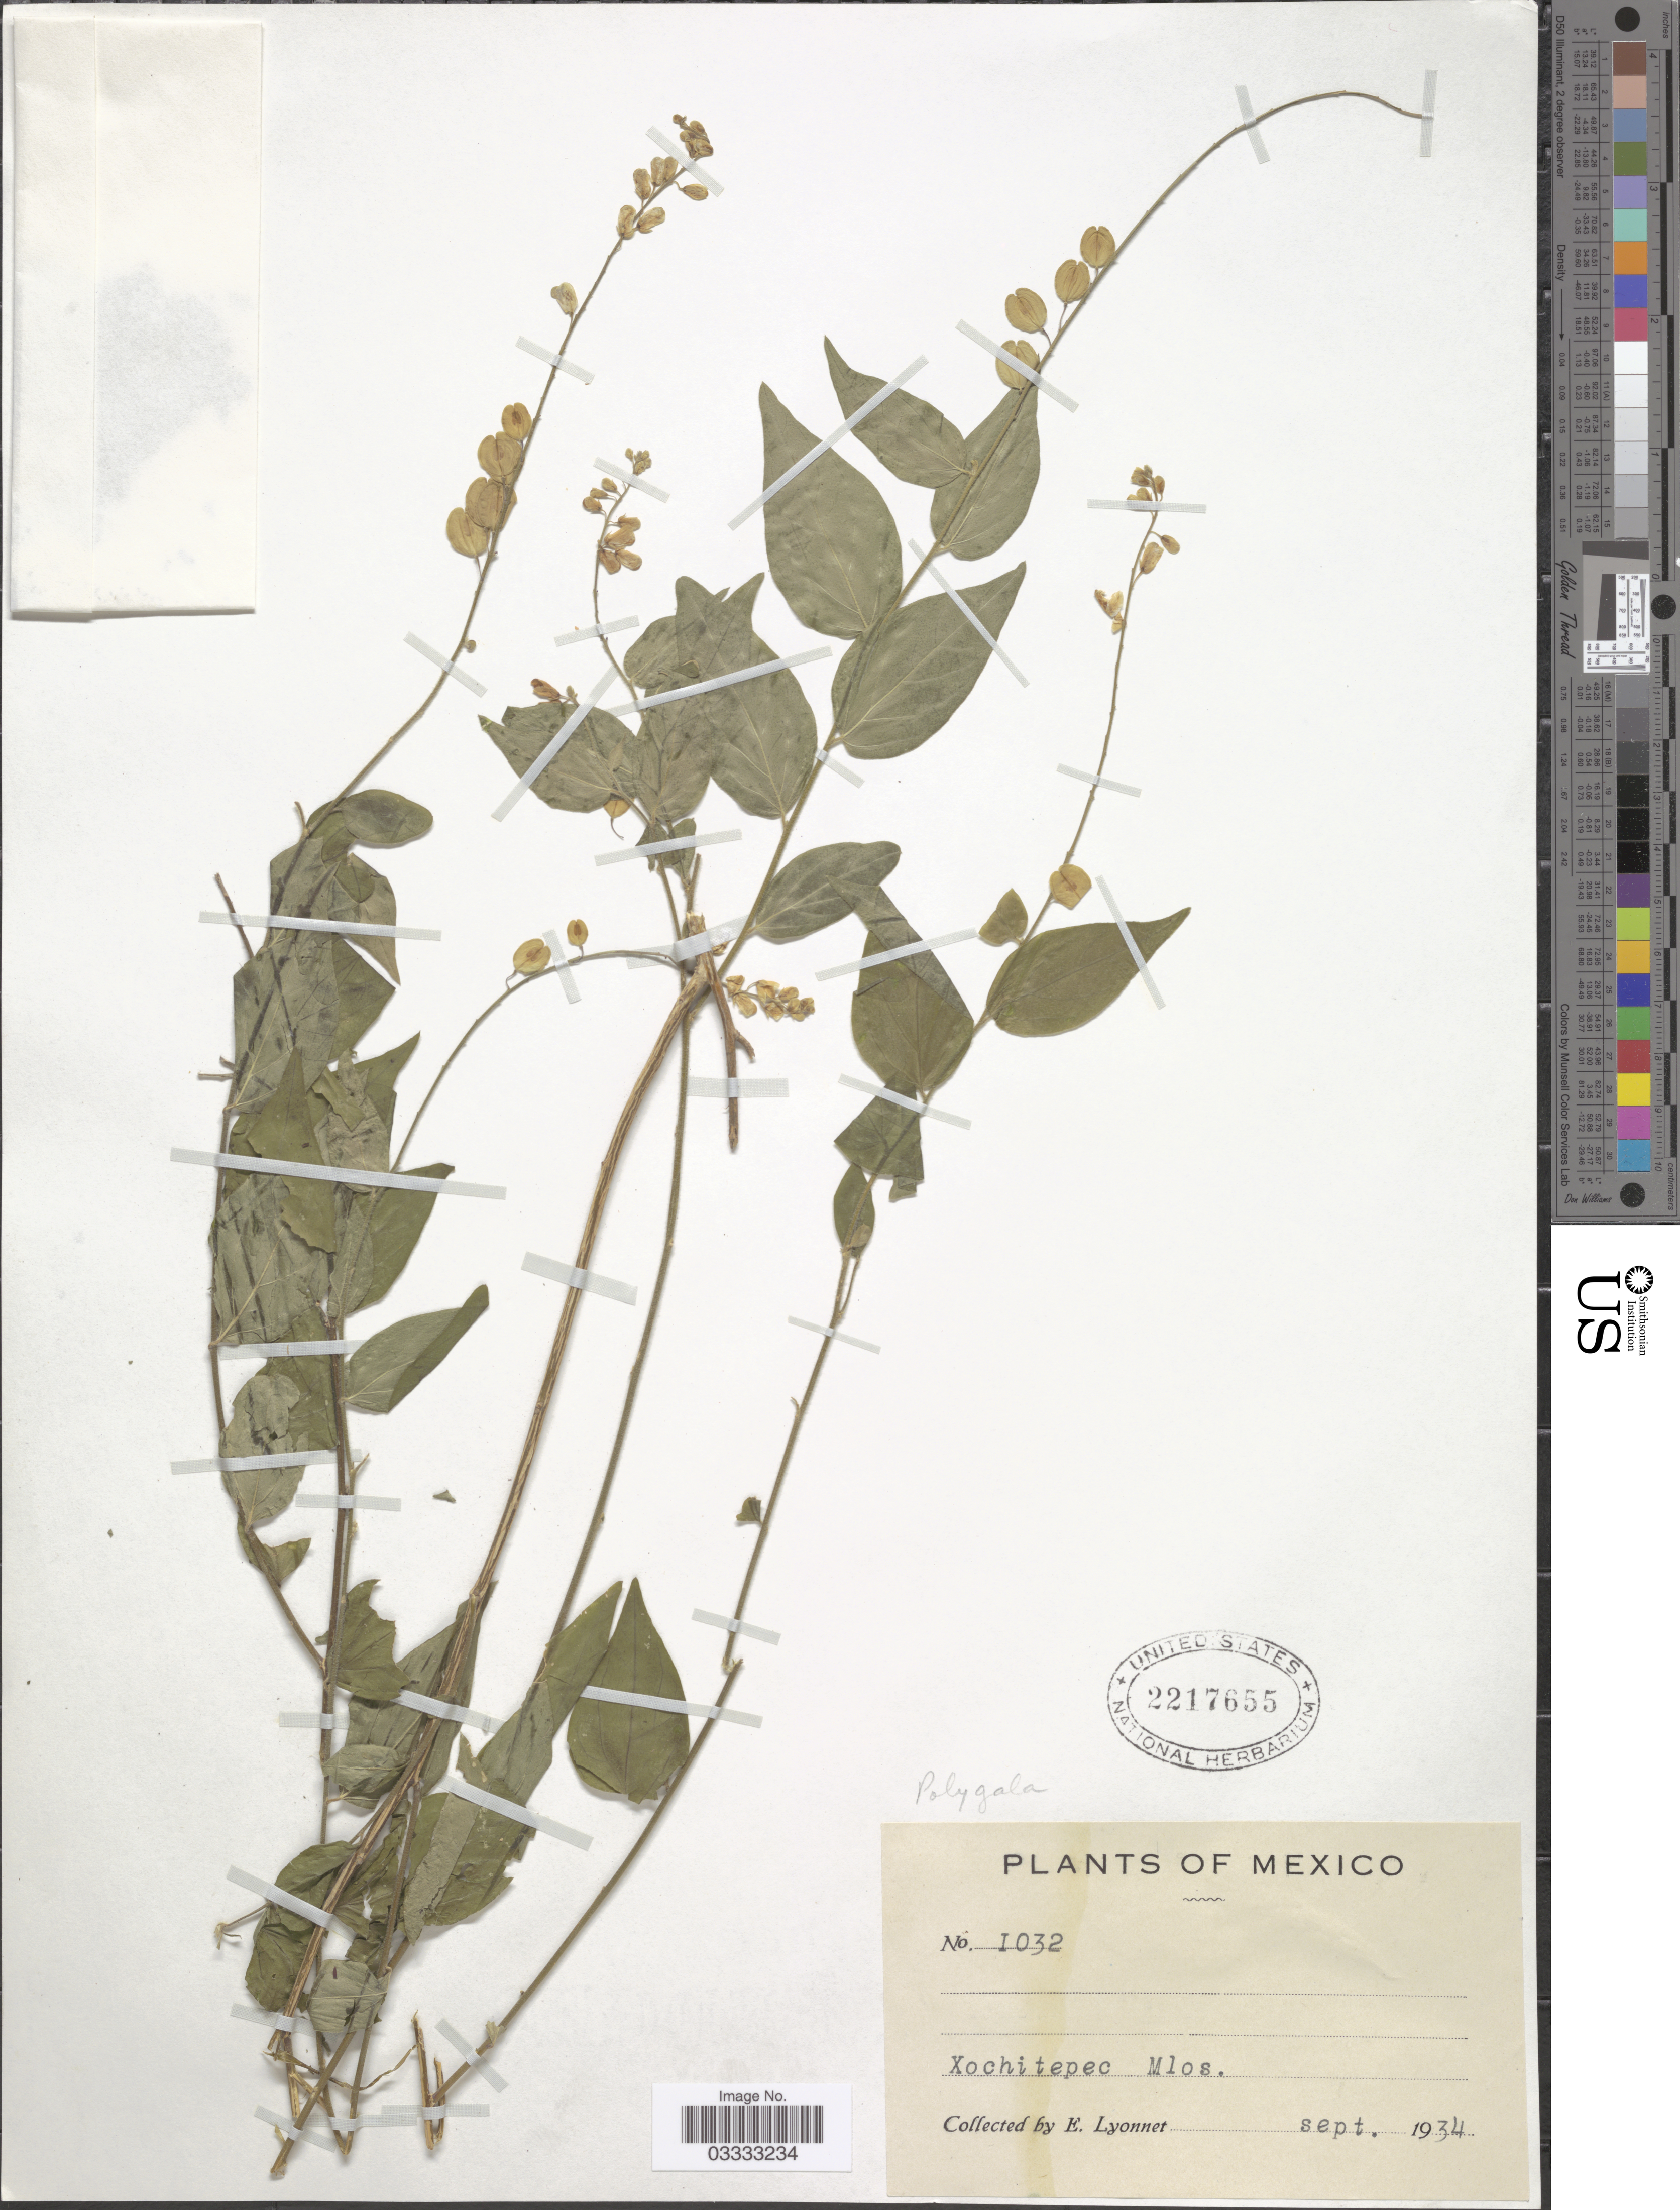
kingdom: Plantae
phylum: Tracheophyta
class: Magnoliopsida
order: Fabales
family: Polygalaceae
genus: Polygala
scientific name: Polygala sp.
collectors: E. Lyonnet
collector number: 1032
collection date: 1934-09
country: Mexico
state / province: Morelos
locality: Xochitepec.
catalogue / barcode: US 2217655